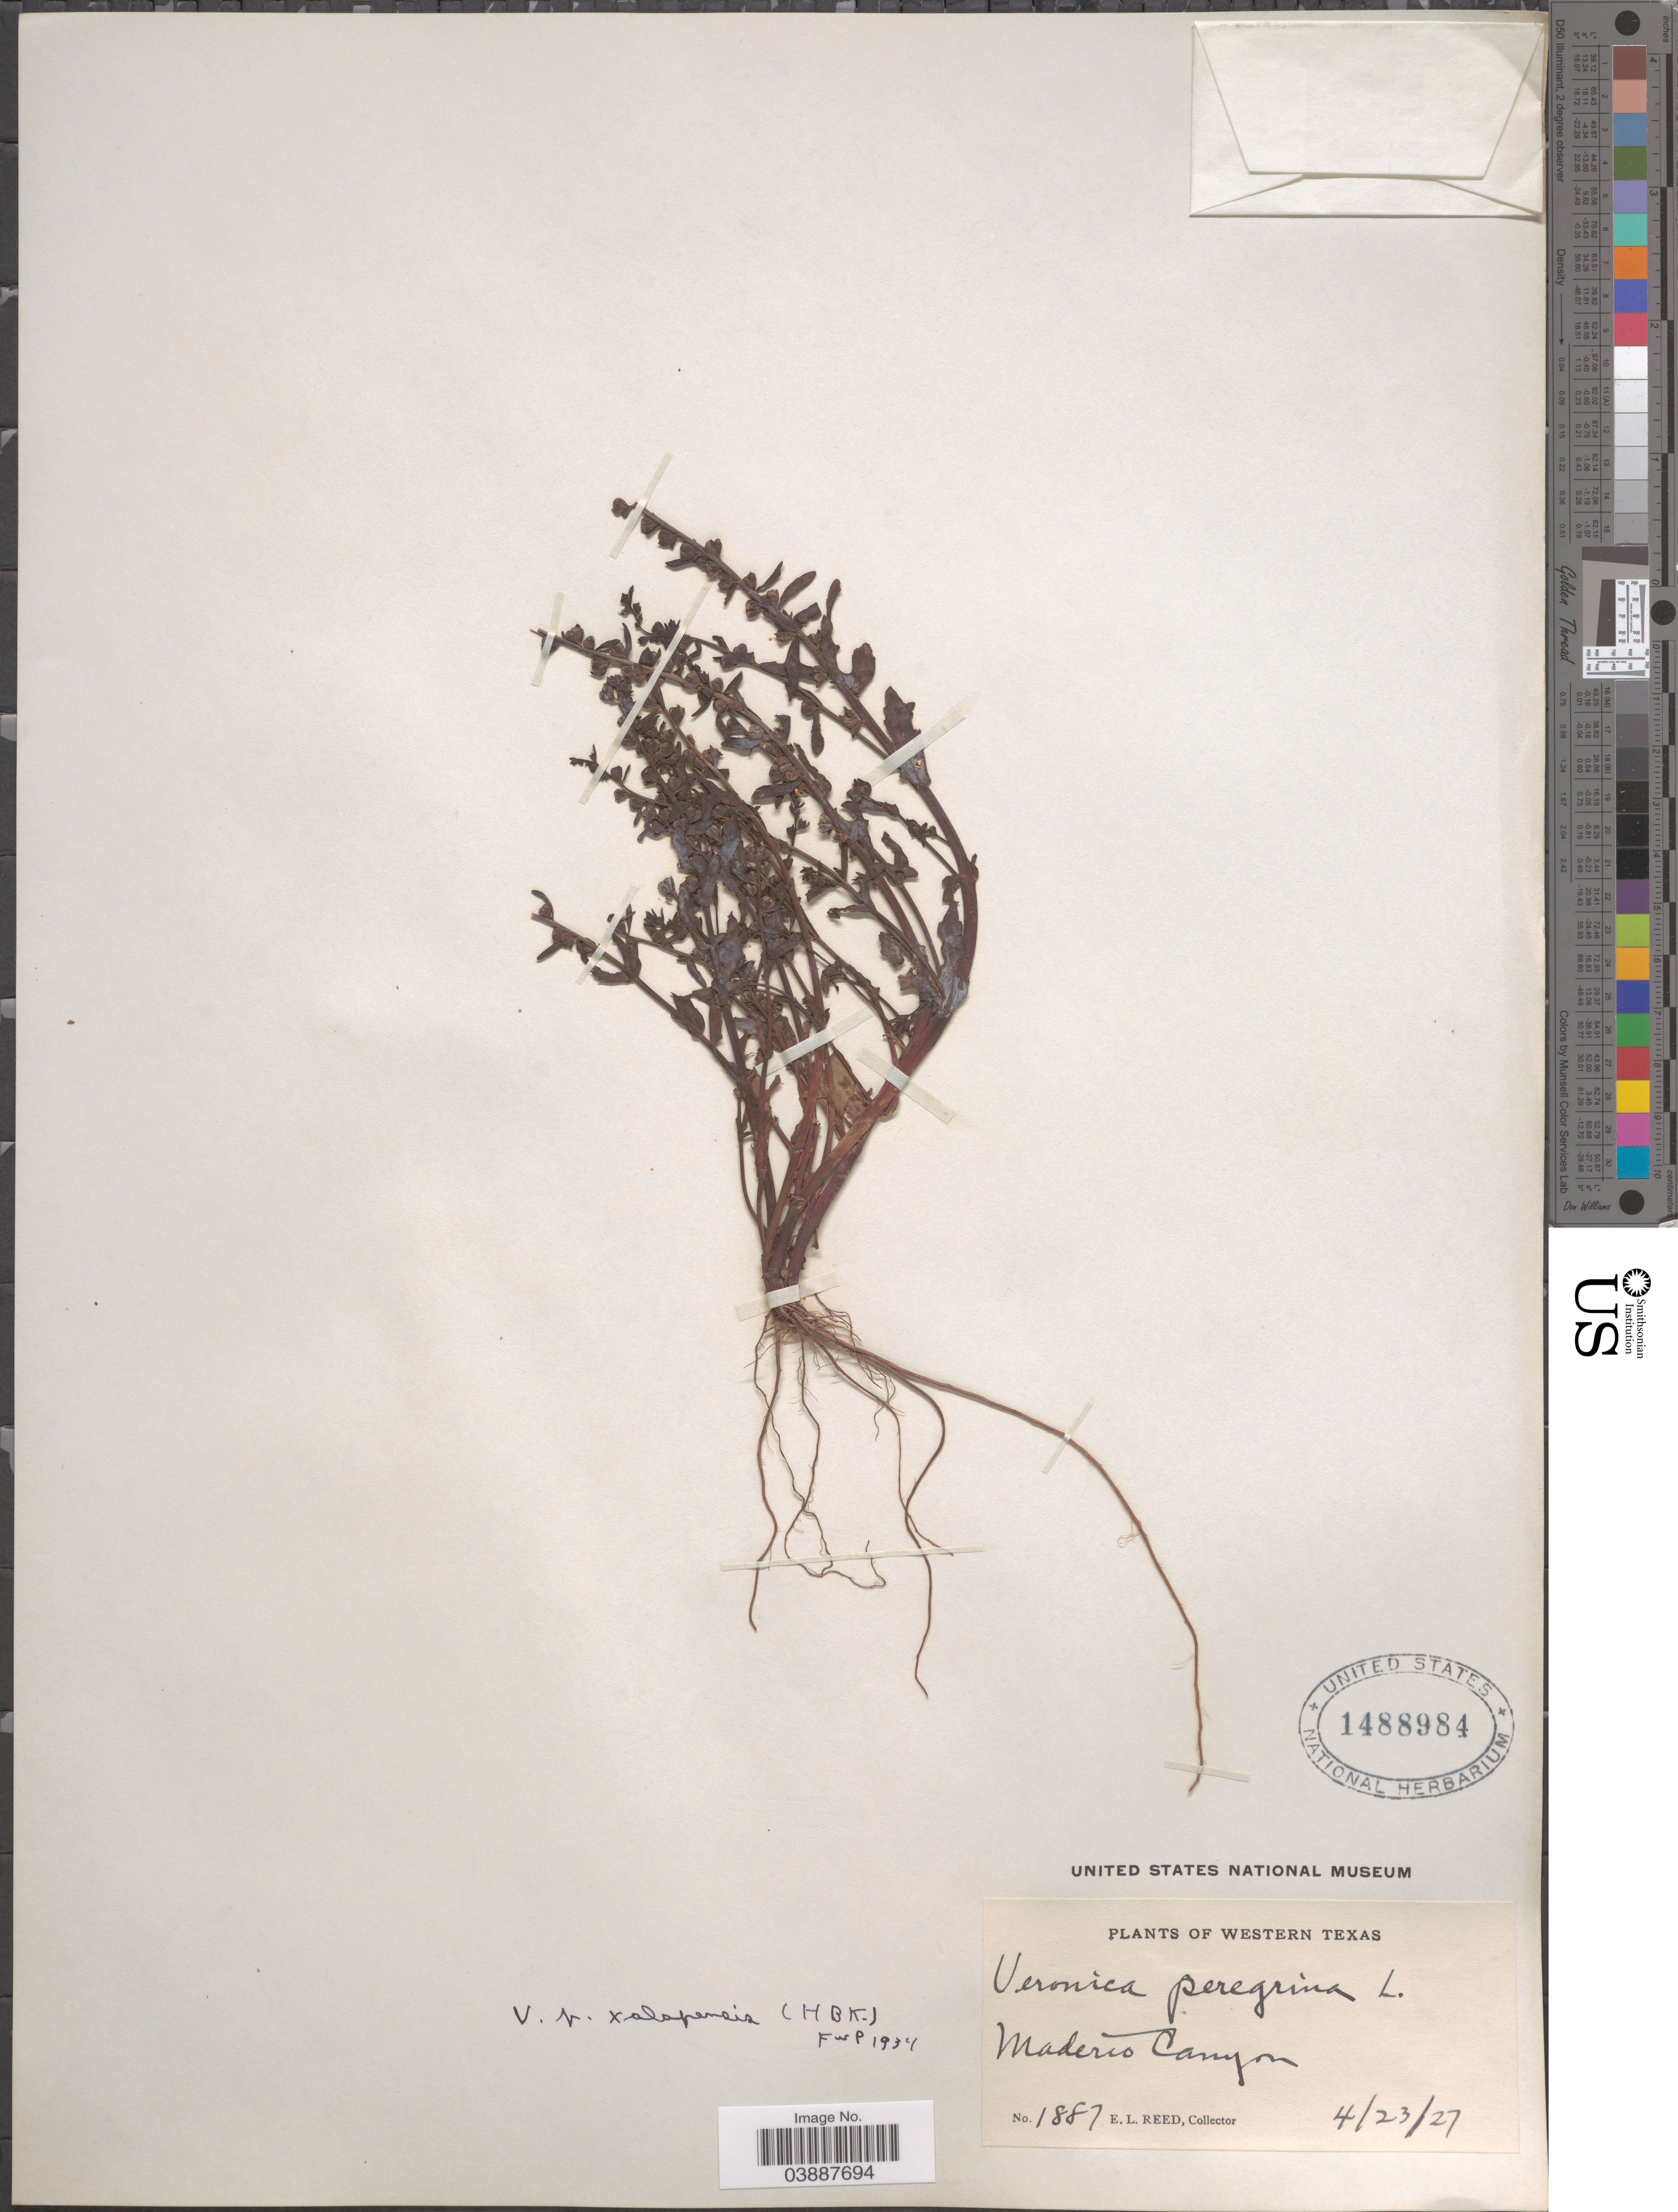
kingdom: Plantae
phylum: Tracheophyta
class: Magnoliopsida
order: Lamiales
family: Plantaginaceae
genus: Veronica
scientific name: Veronica peregrina var. xalapensis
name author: Kunth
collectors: E. Reed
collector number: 1887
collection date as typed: Transcribed d/m/y: 23/4/27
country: United States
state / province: Texas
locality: Western Texas. Madera Canyon.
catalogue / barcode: US 1488984